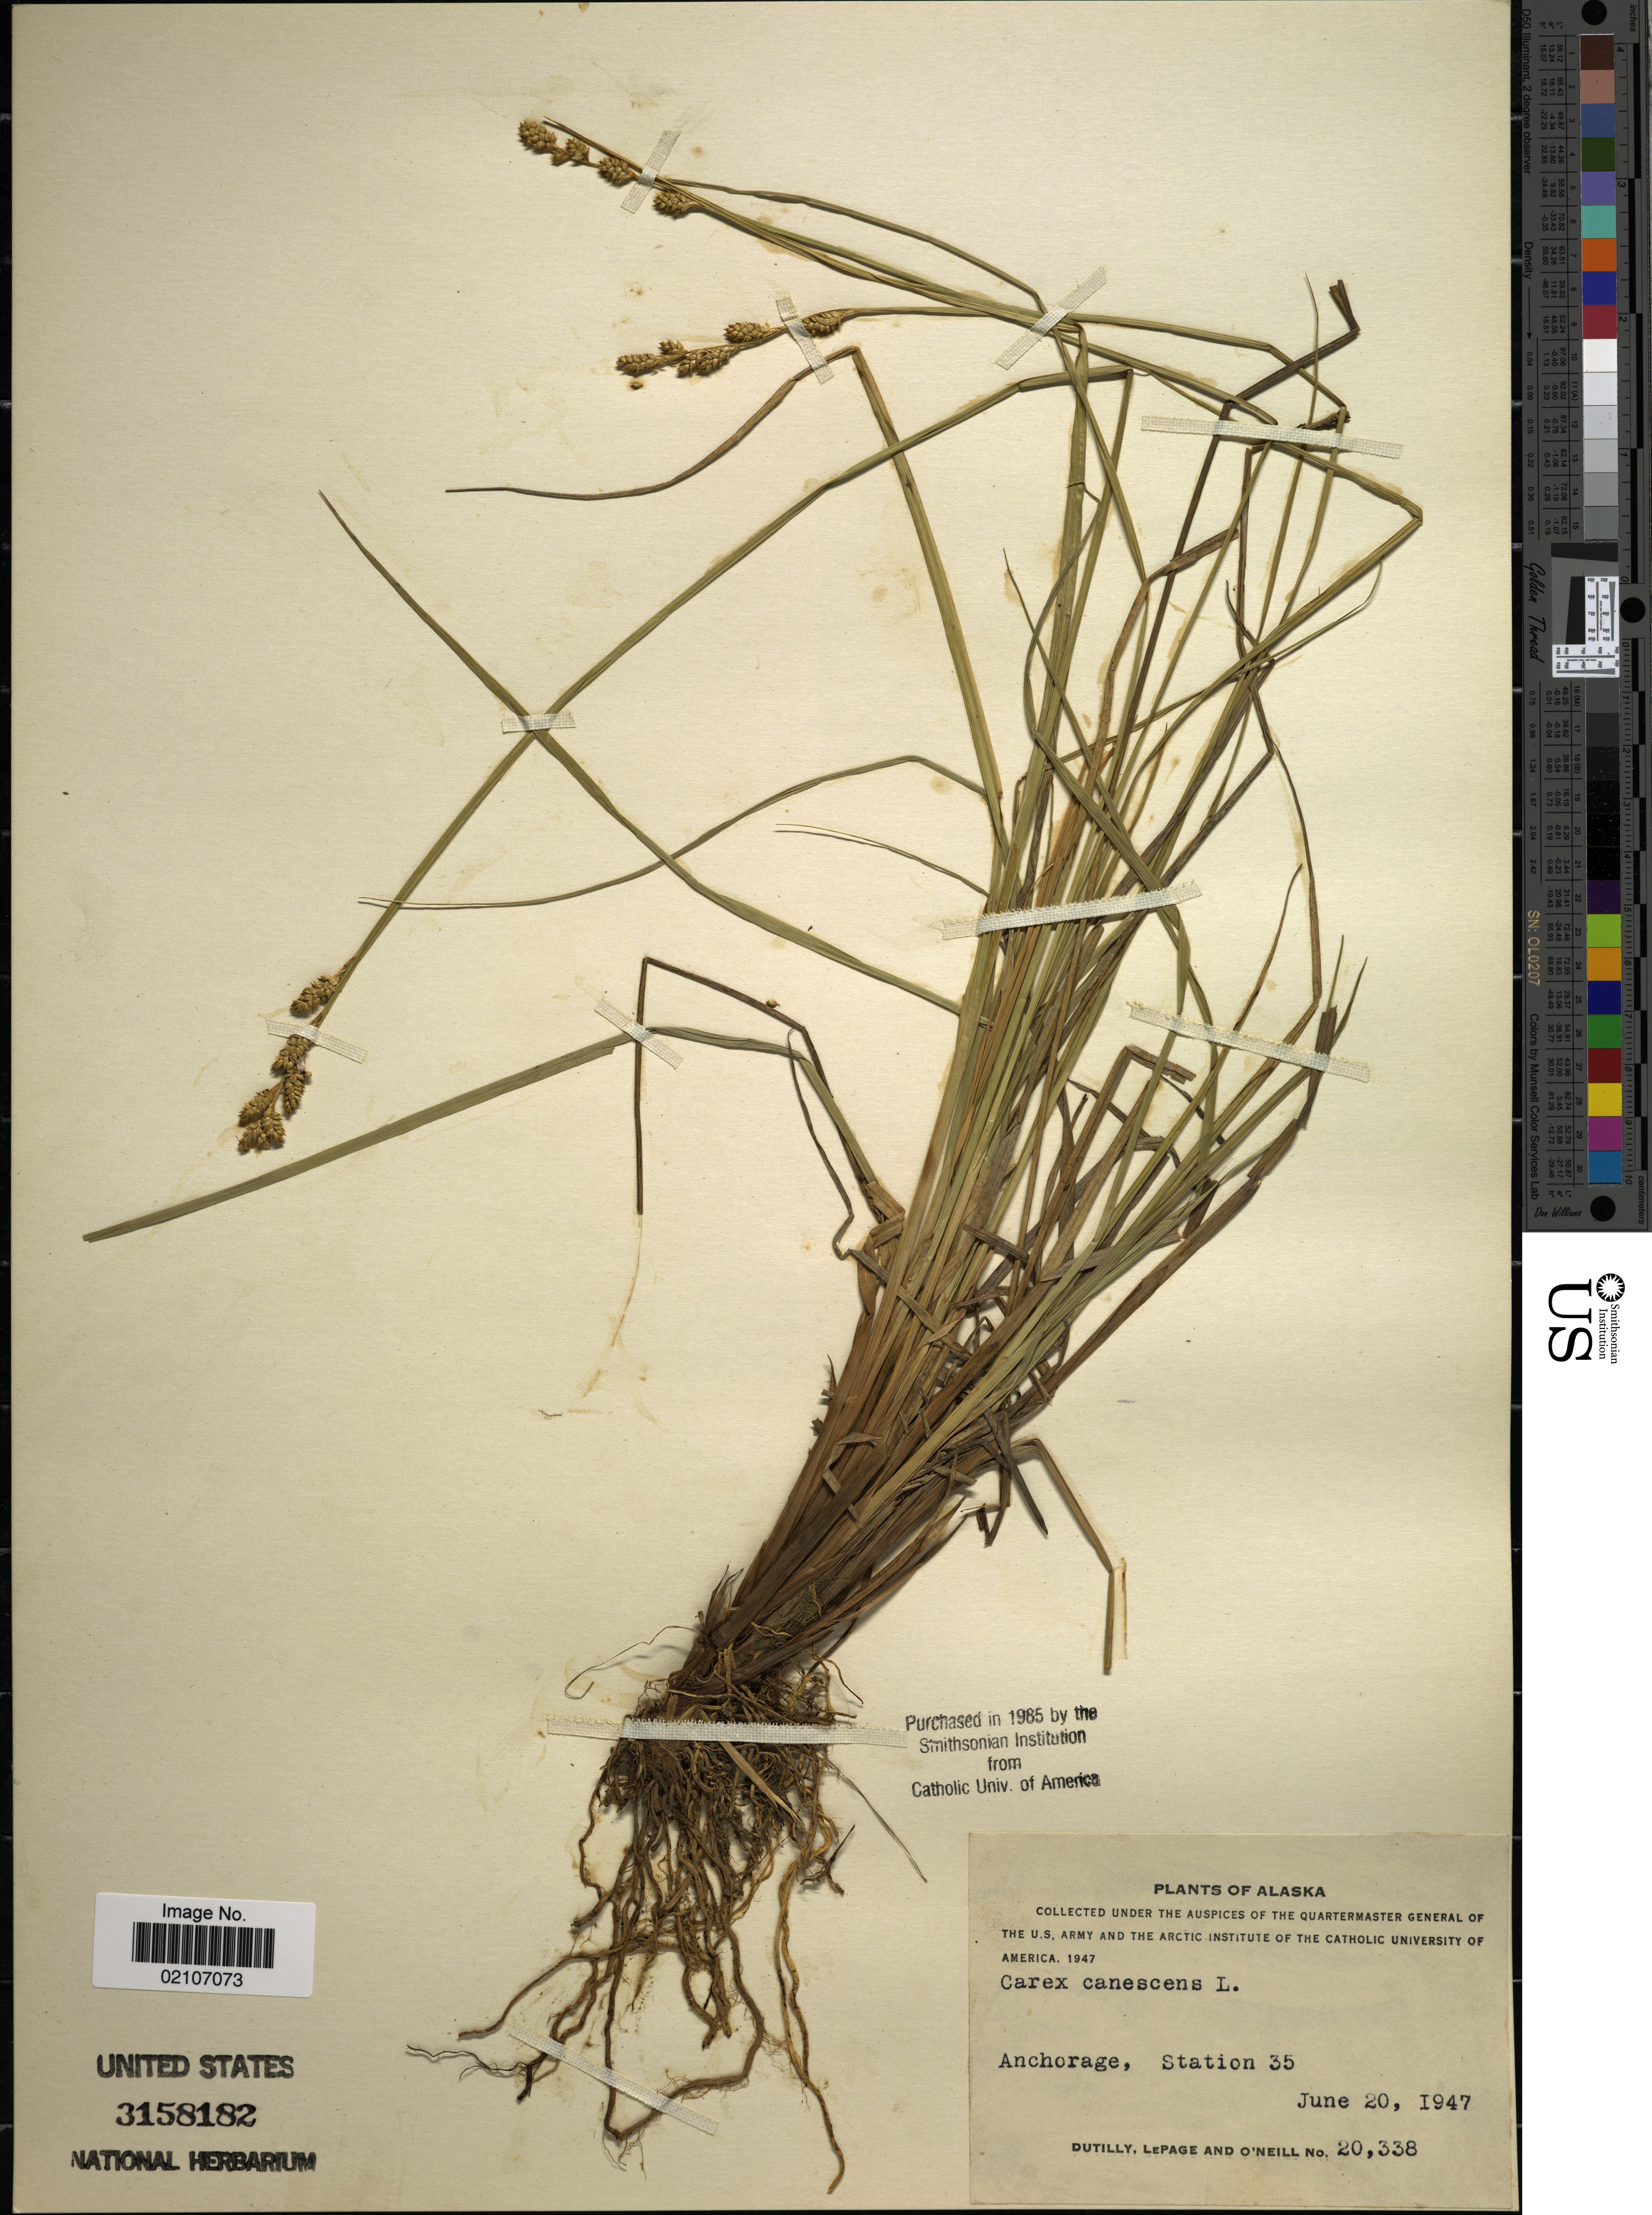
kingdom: Plantae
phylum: Tracheophyta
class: Liliopsida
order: Poales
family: Cyperaceae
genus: Carex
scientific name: Carex canescens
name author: L.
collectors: -. Dutilly, -. LePage & O'Neil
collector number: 20338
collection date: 1947-06-20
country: United States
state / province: Alaska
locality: Anchorage, Station 35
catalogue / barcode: US 3158182